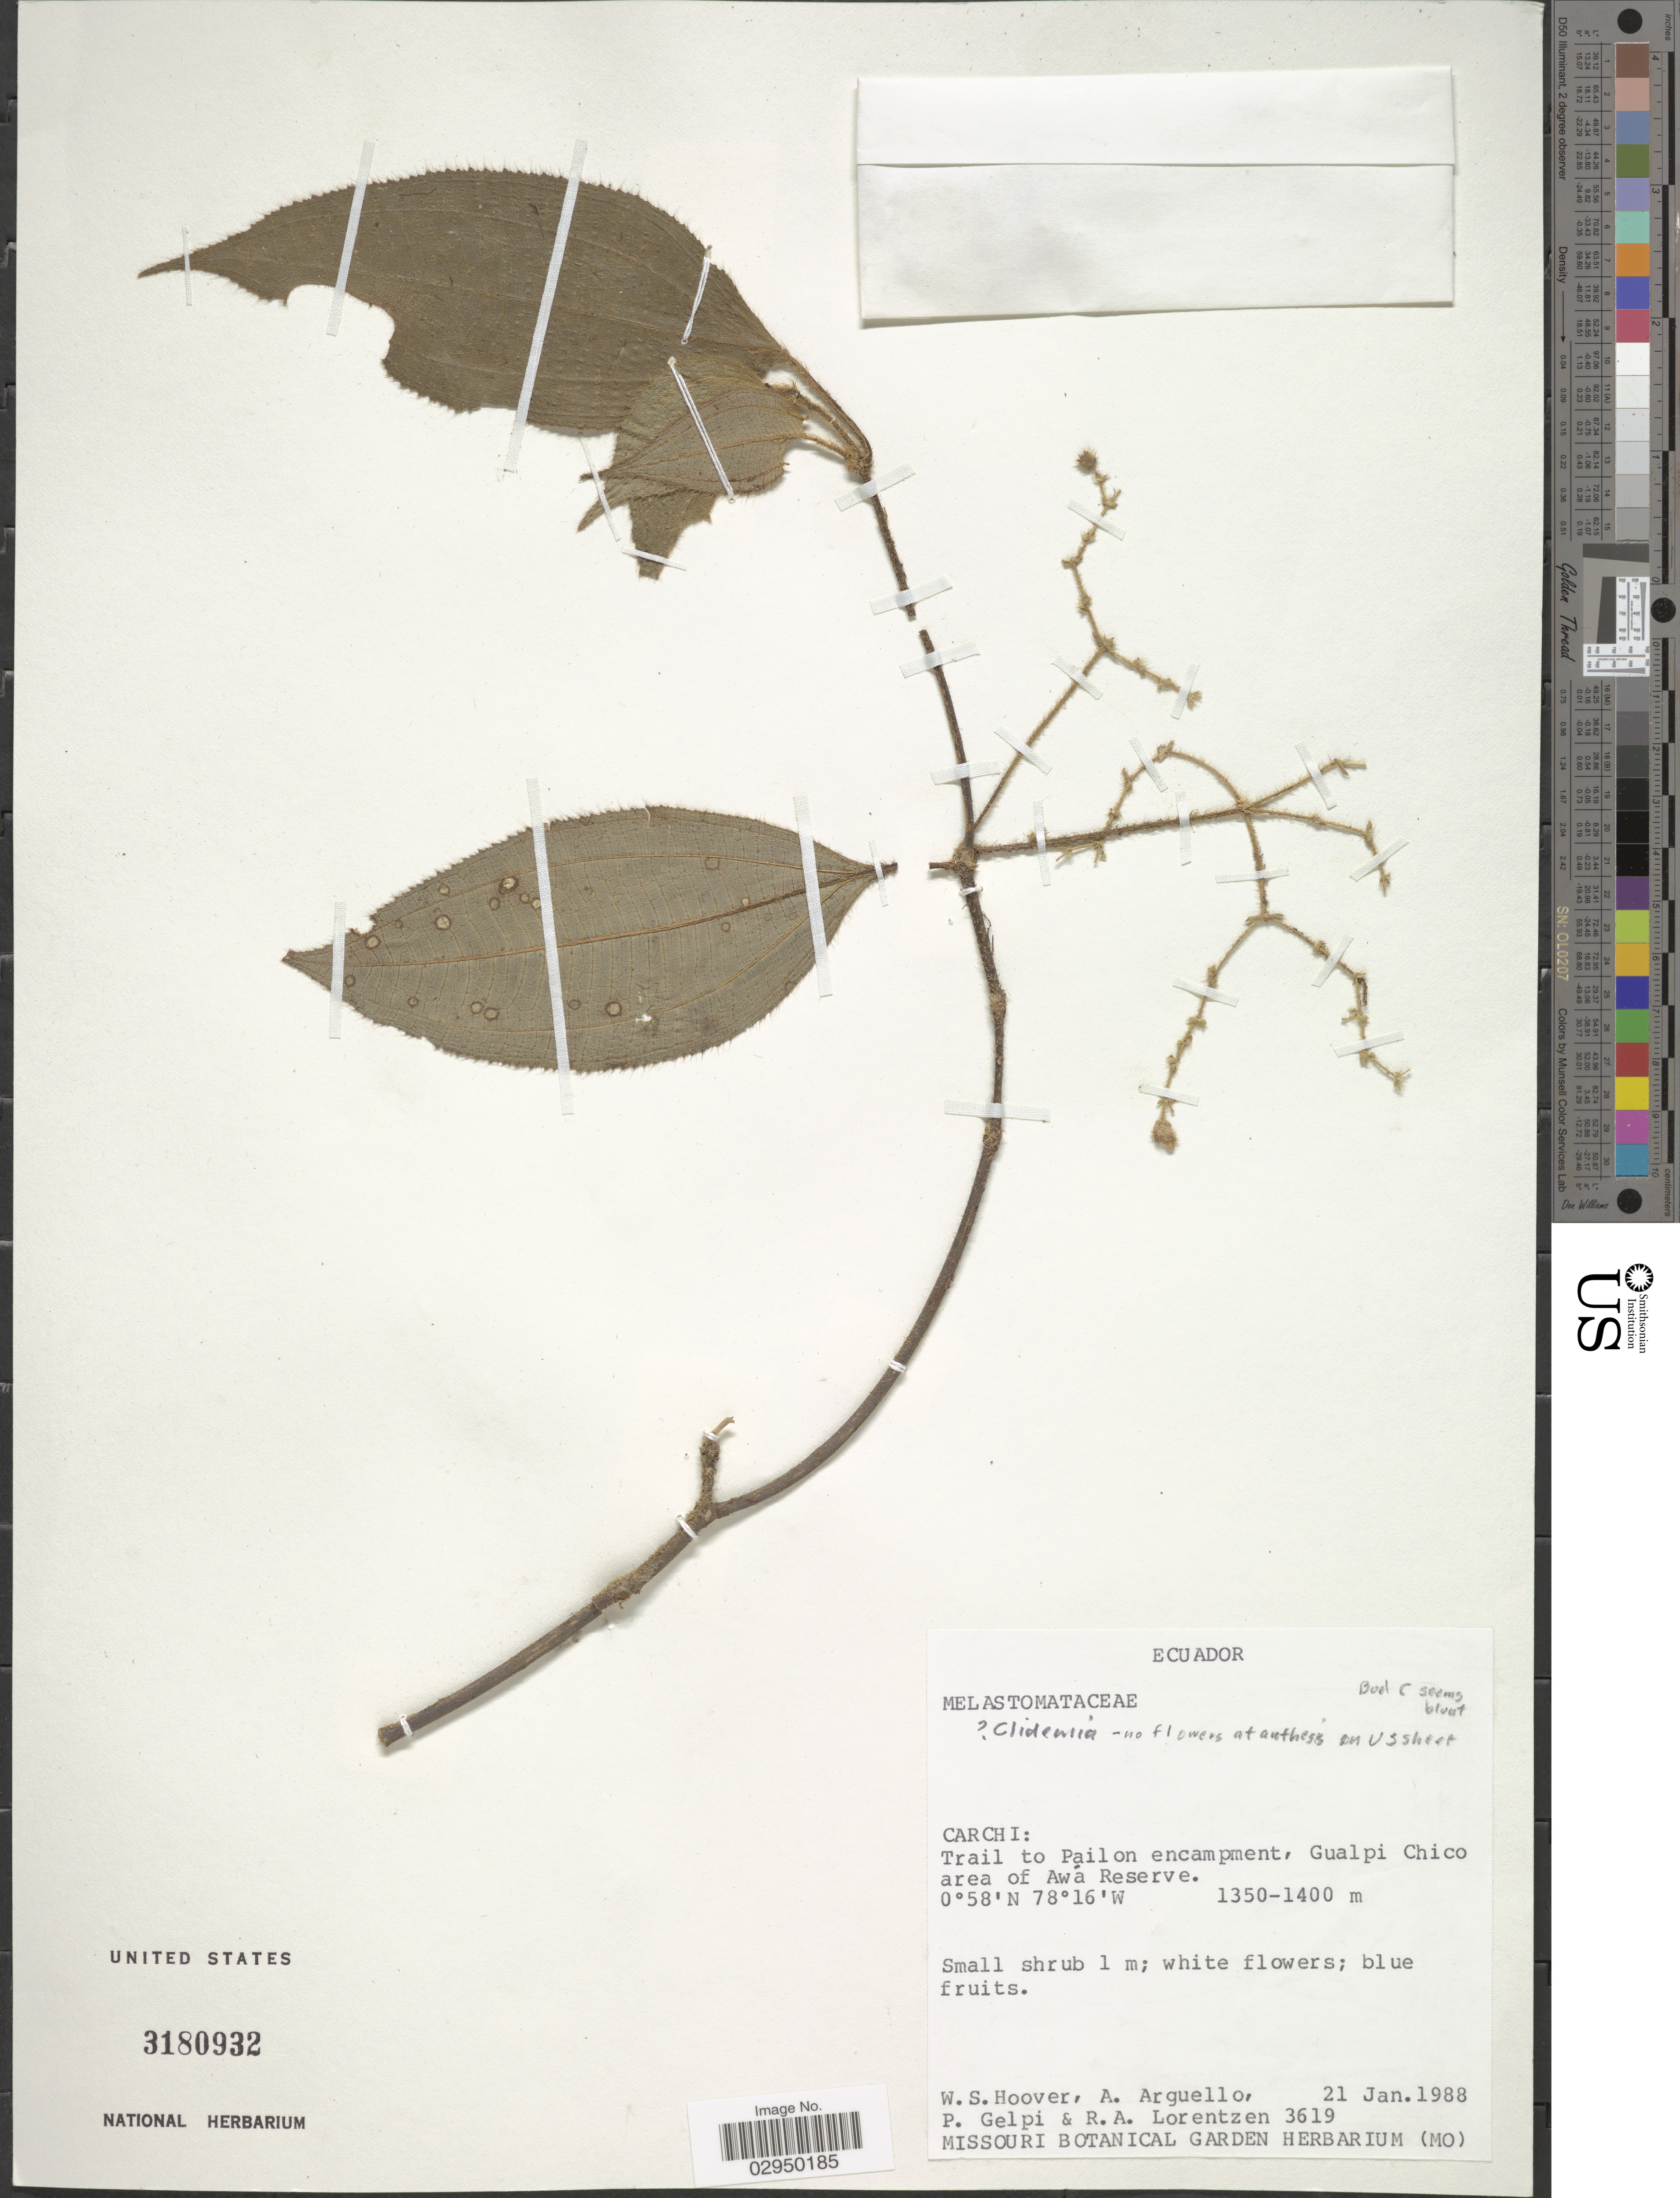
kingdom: Plantae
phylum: Tracheophyta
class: Magnoliopsida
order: Myrtales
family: Melastomataceae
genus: Clidemia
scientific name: Clidemia sp.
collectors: W. S. Hoover, A. Arguello, P. Gelpi & R. Lorentzen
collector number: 3619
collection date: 1988-01-21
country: Ecuador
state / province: Carchi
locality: Trail to Pailon encampment, Gualpi Chico area of Awá Reserve.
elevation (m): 1350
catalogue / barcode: US 3180932